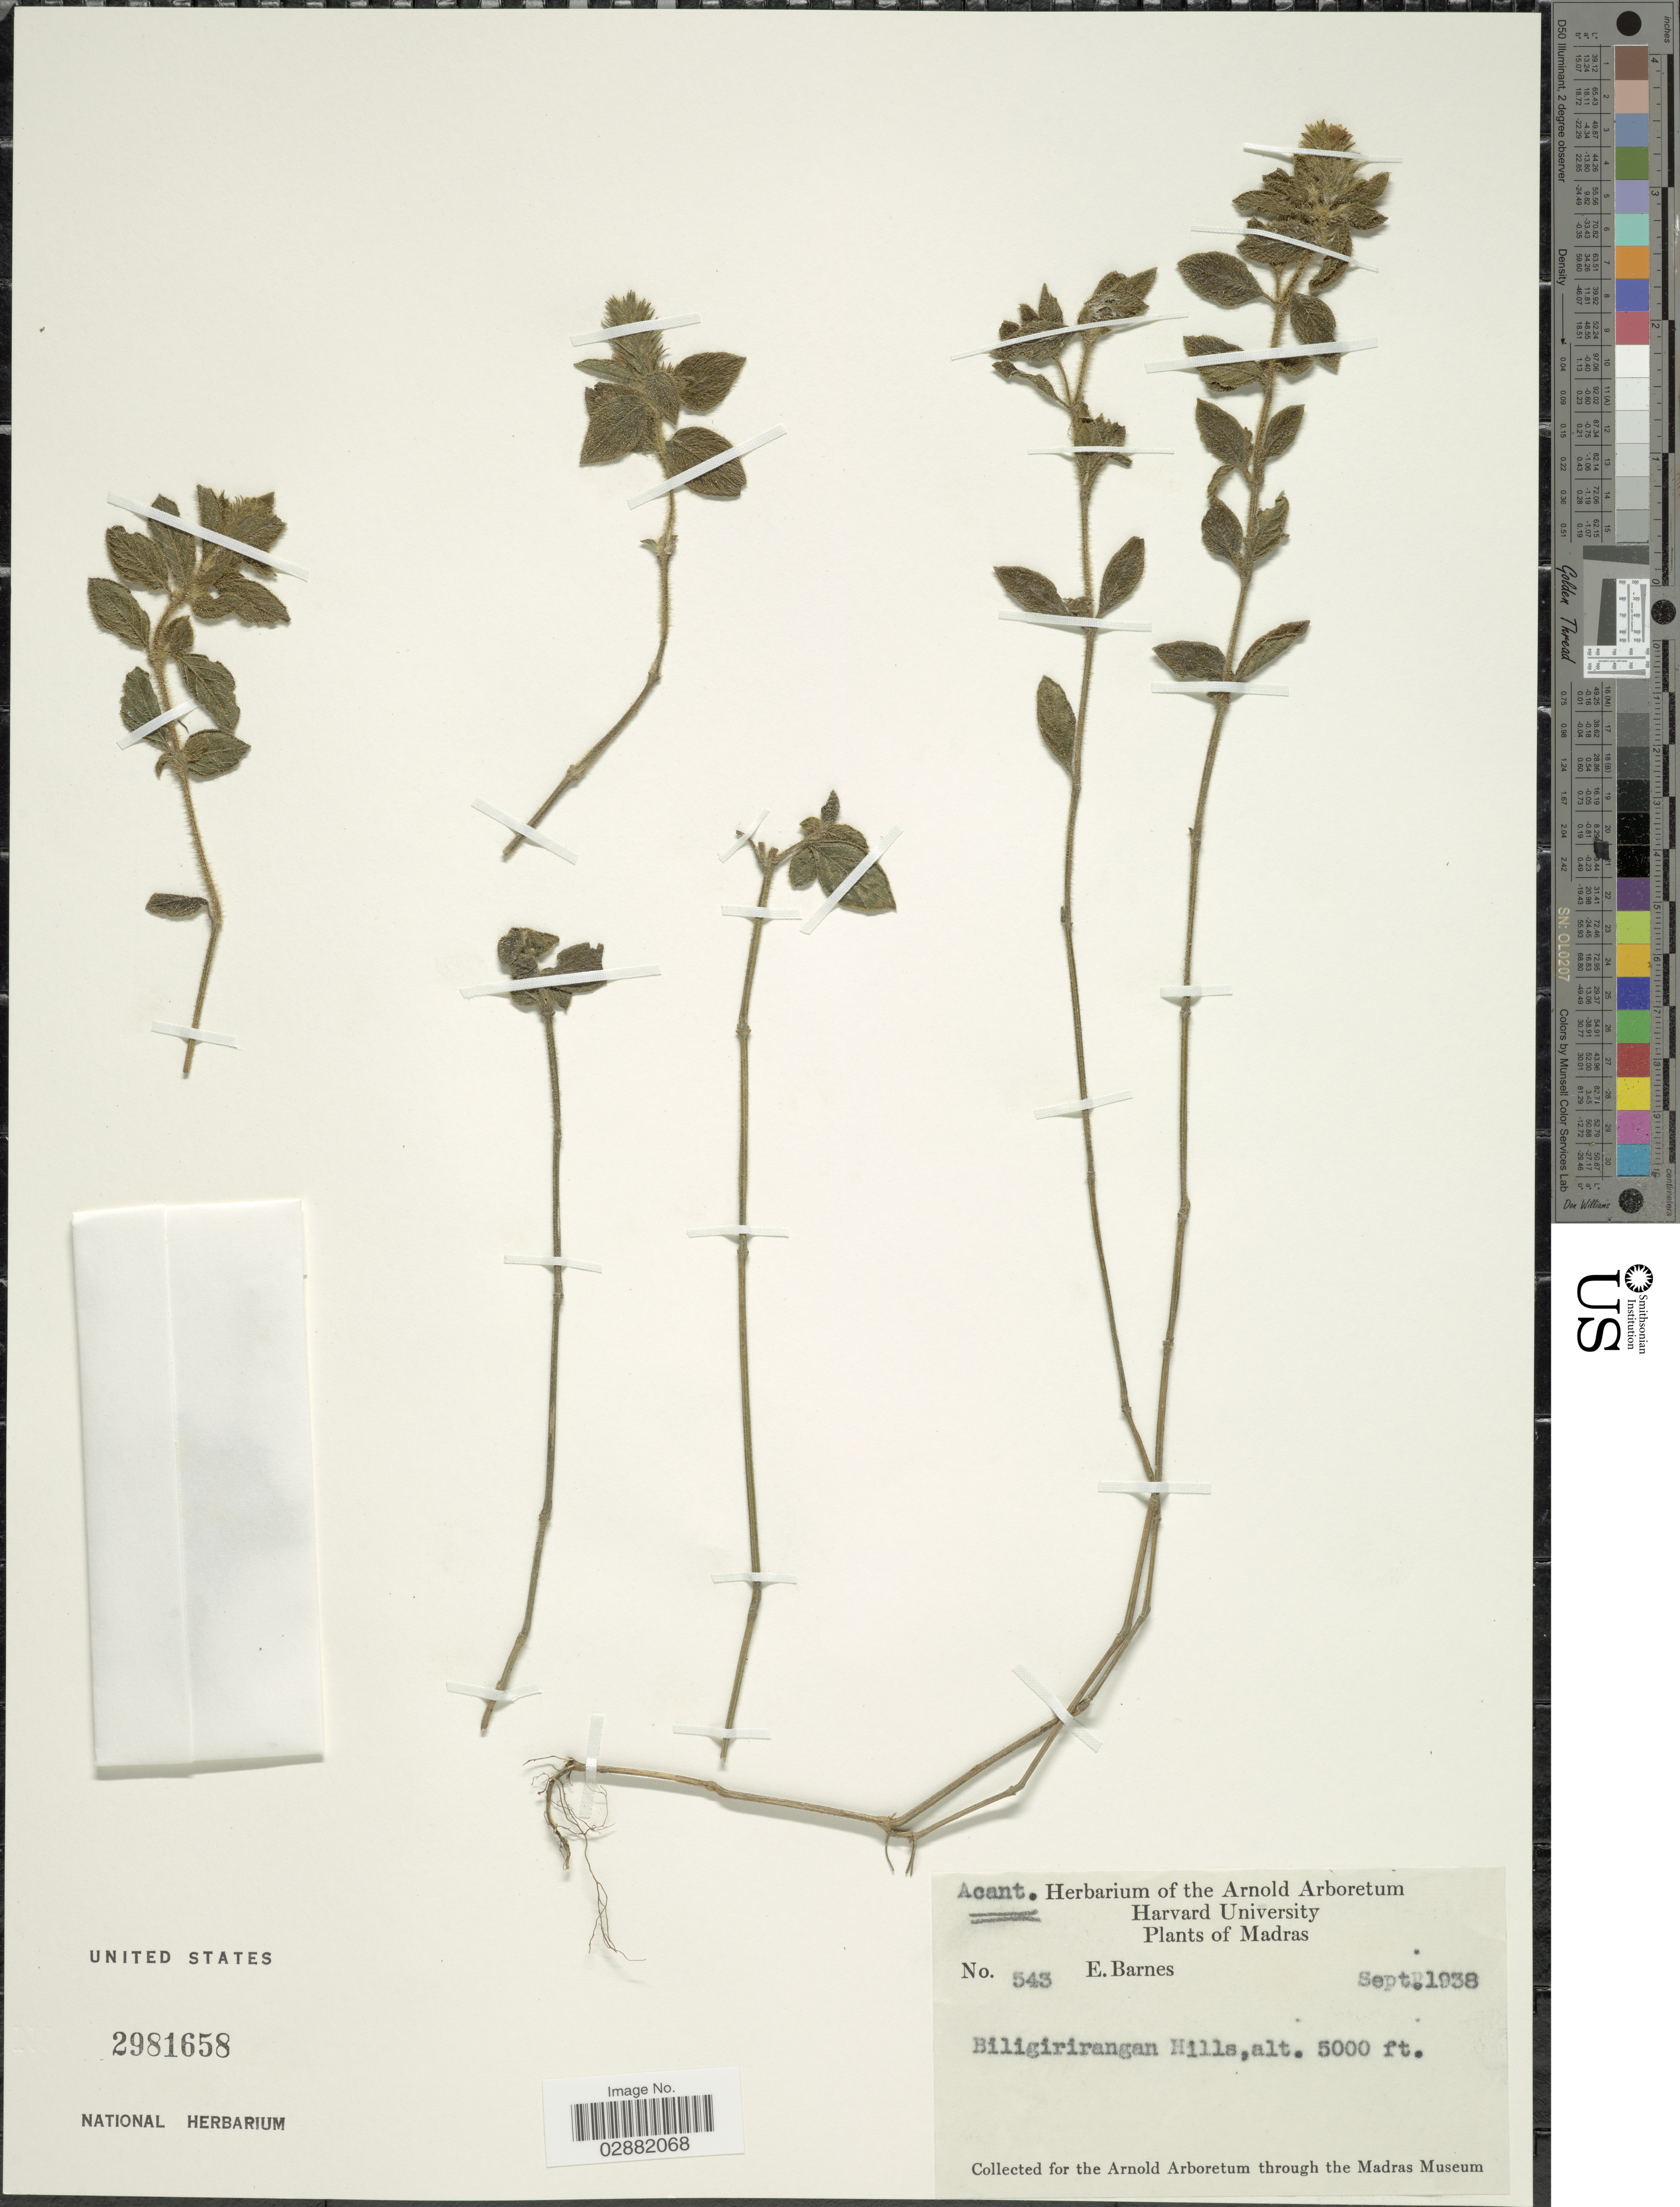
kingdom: Plantae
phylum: Tracheophyta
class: Magnoliopsida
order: Lamiales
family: Acanthaceae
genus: Justicia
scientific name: Justicia sp.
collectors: E. Barnes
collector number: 543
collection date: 1938-09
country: India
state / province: Tamil Nadu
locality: Madras, Biligirirangan Hills.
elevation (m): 1524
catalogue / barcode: US 2981658